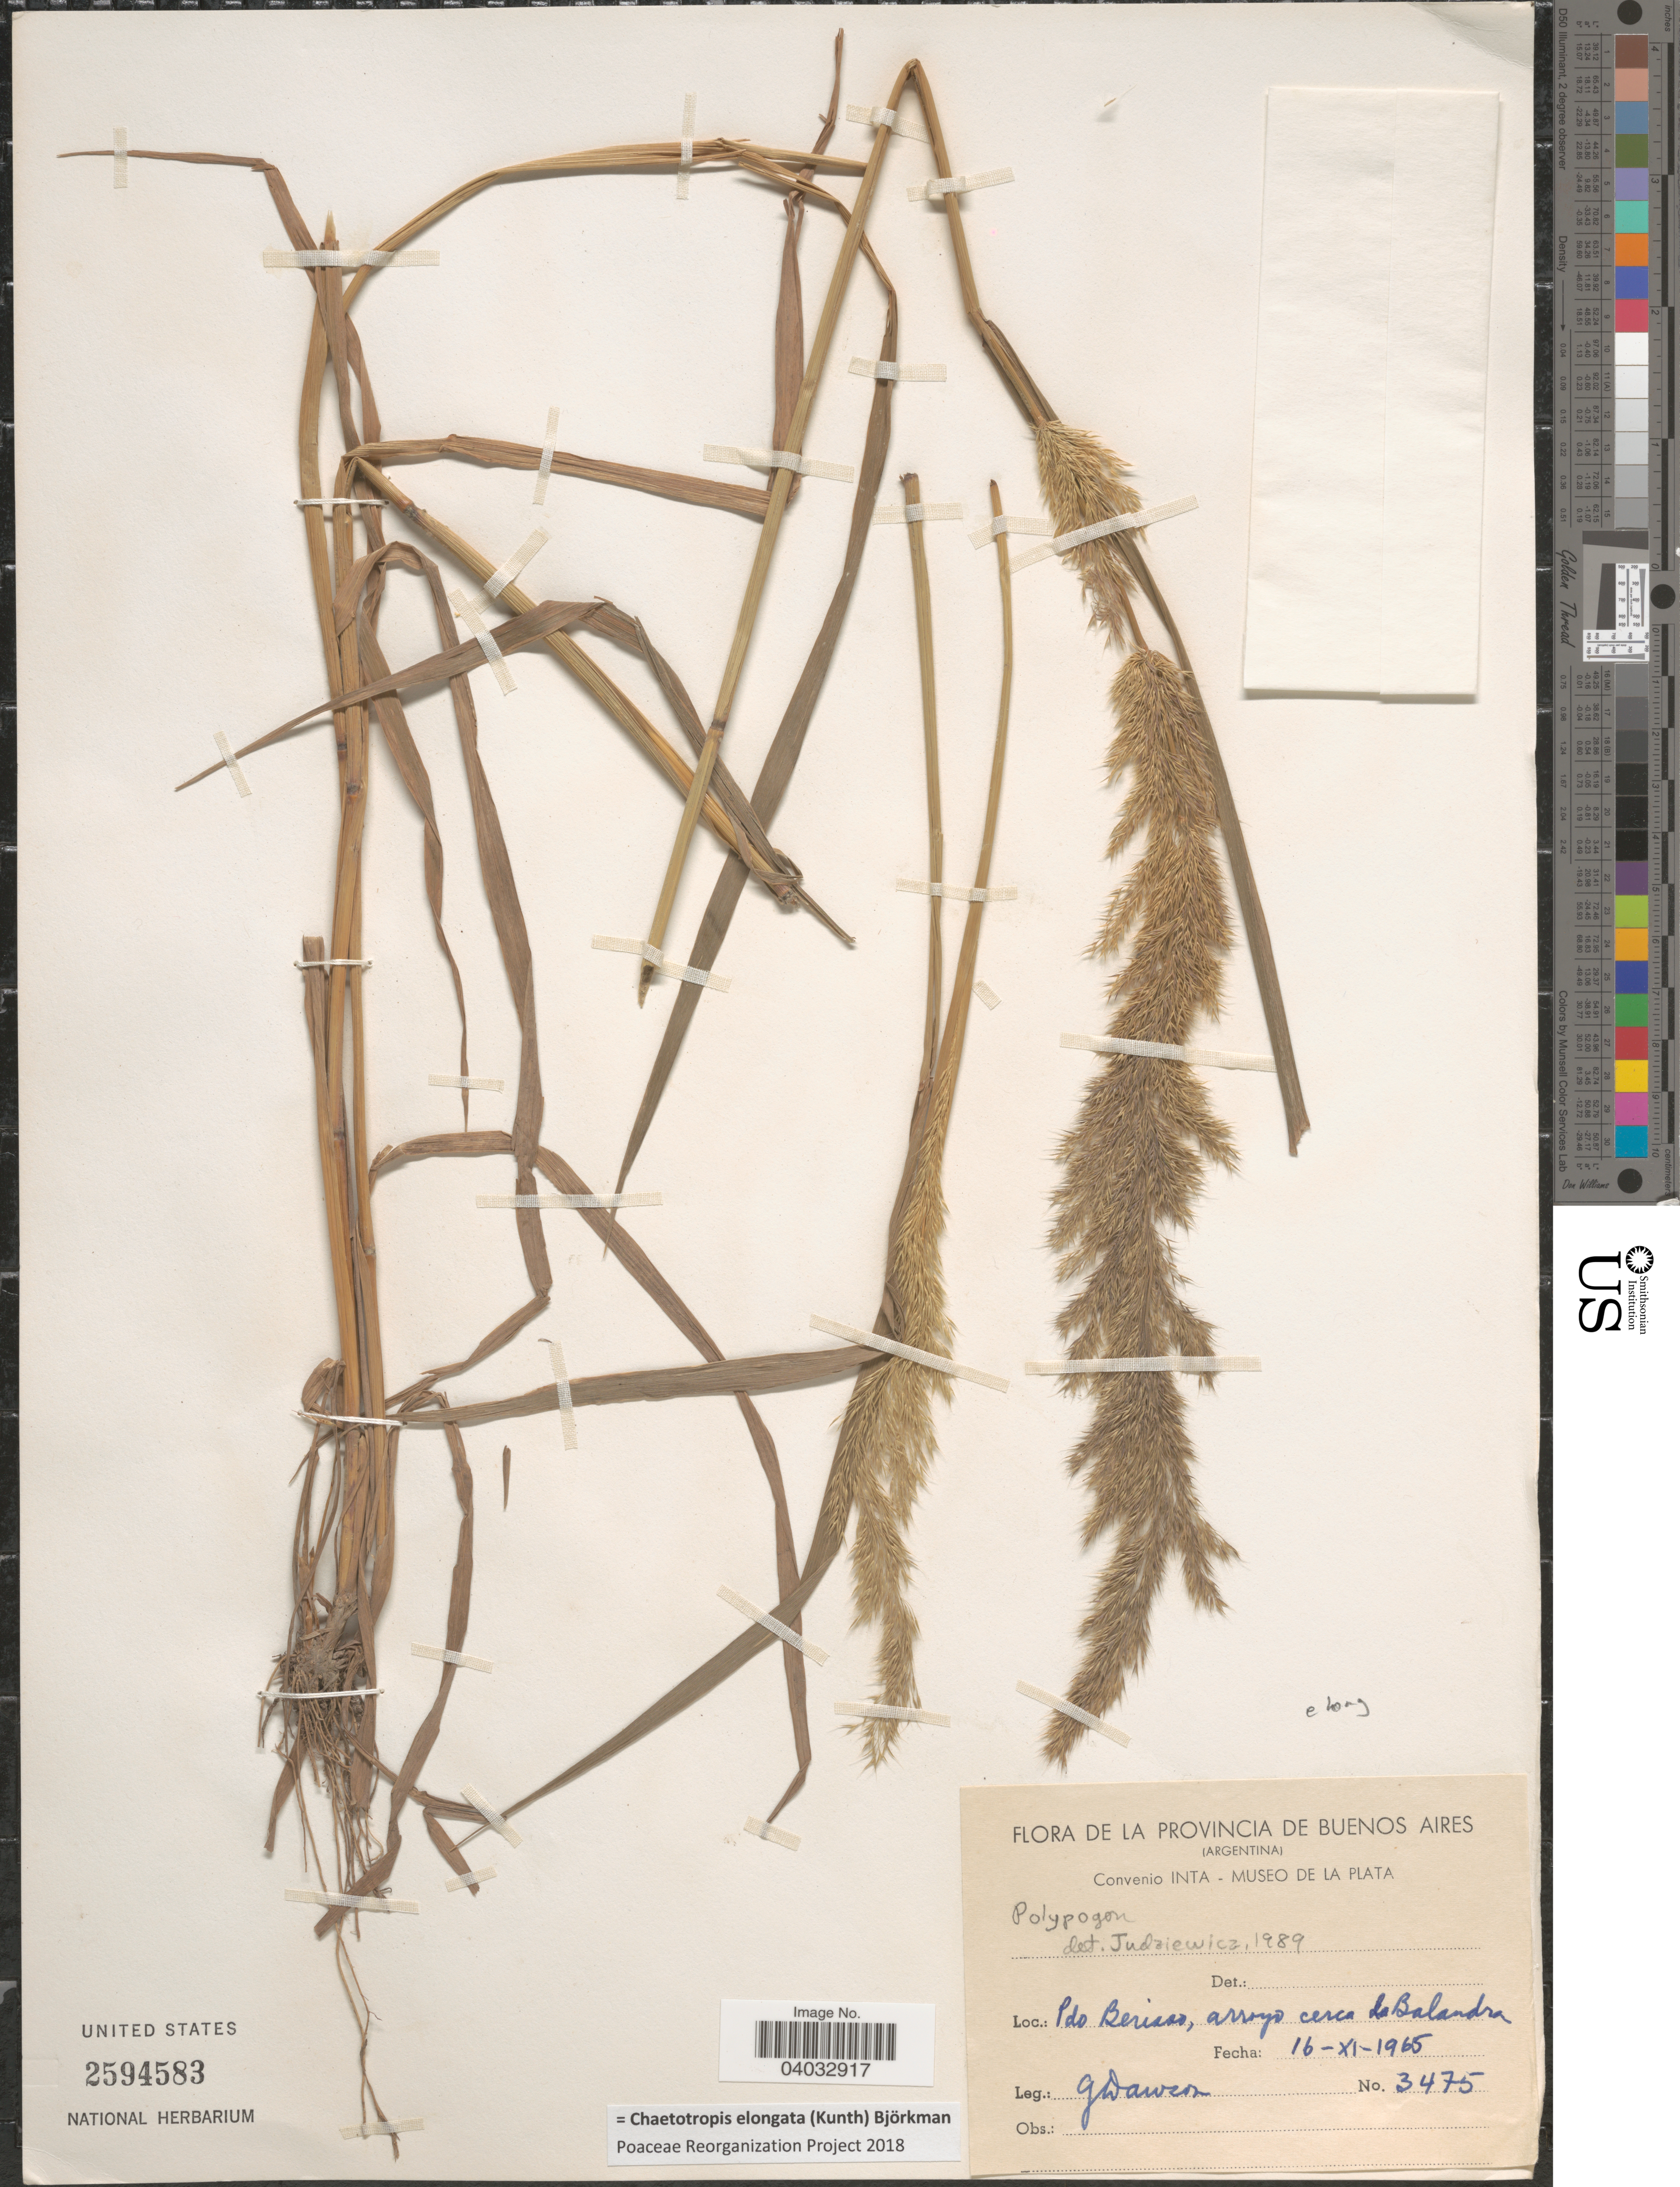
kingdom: Plantae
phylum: Tracheophyta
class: Liliopsida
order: Poales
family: Poaceae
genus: Chaetotropis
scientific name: Chaetotropis elongata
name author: (Kunth) Björkman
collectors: G. Dawson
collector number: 3475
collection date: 1965-11-16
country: Argentina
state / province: Buenos Aires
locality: Pdo Berisso, arroyo cerca La Balandra.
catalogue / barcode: US 2594583